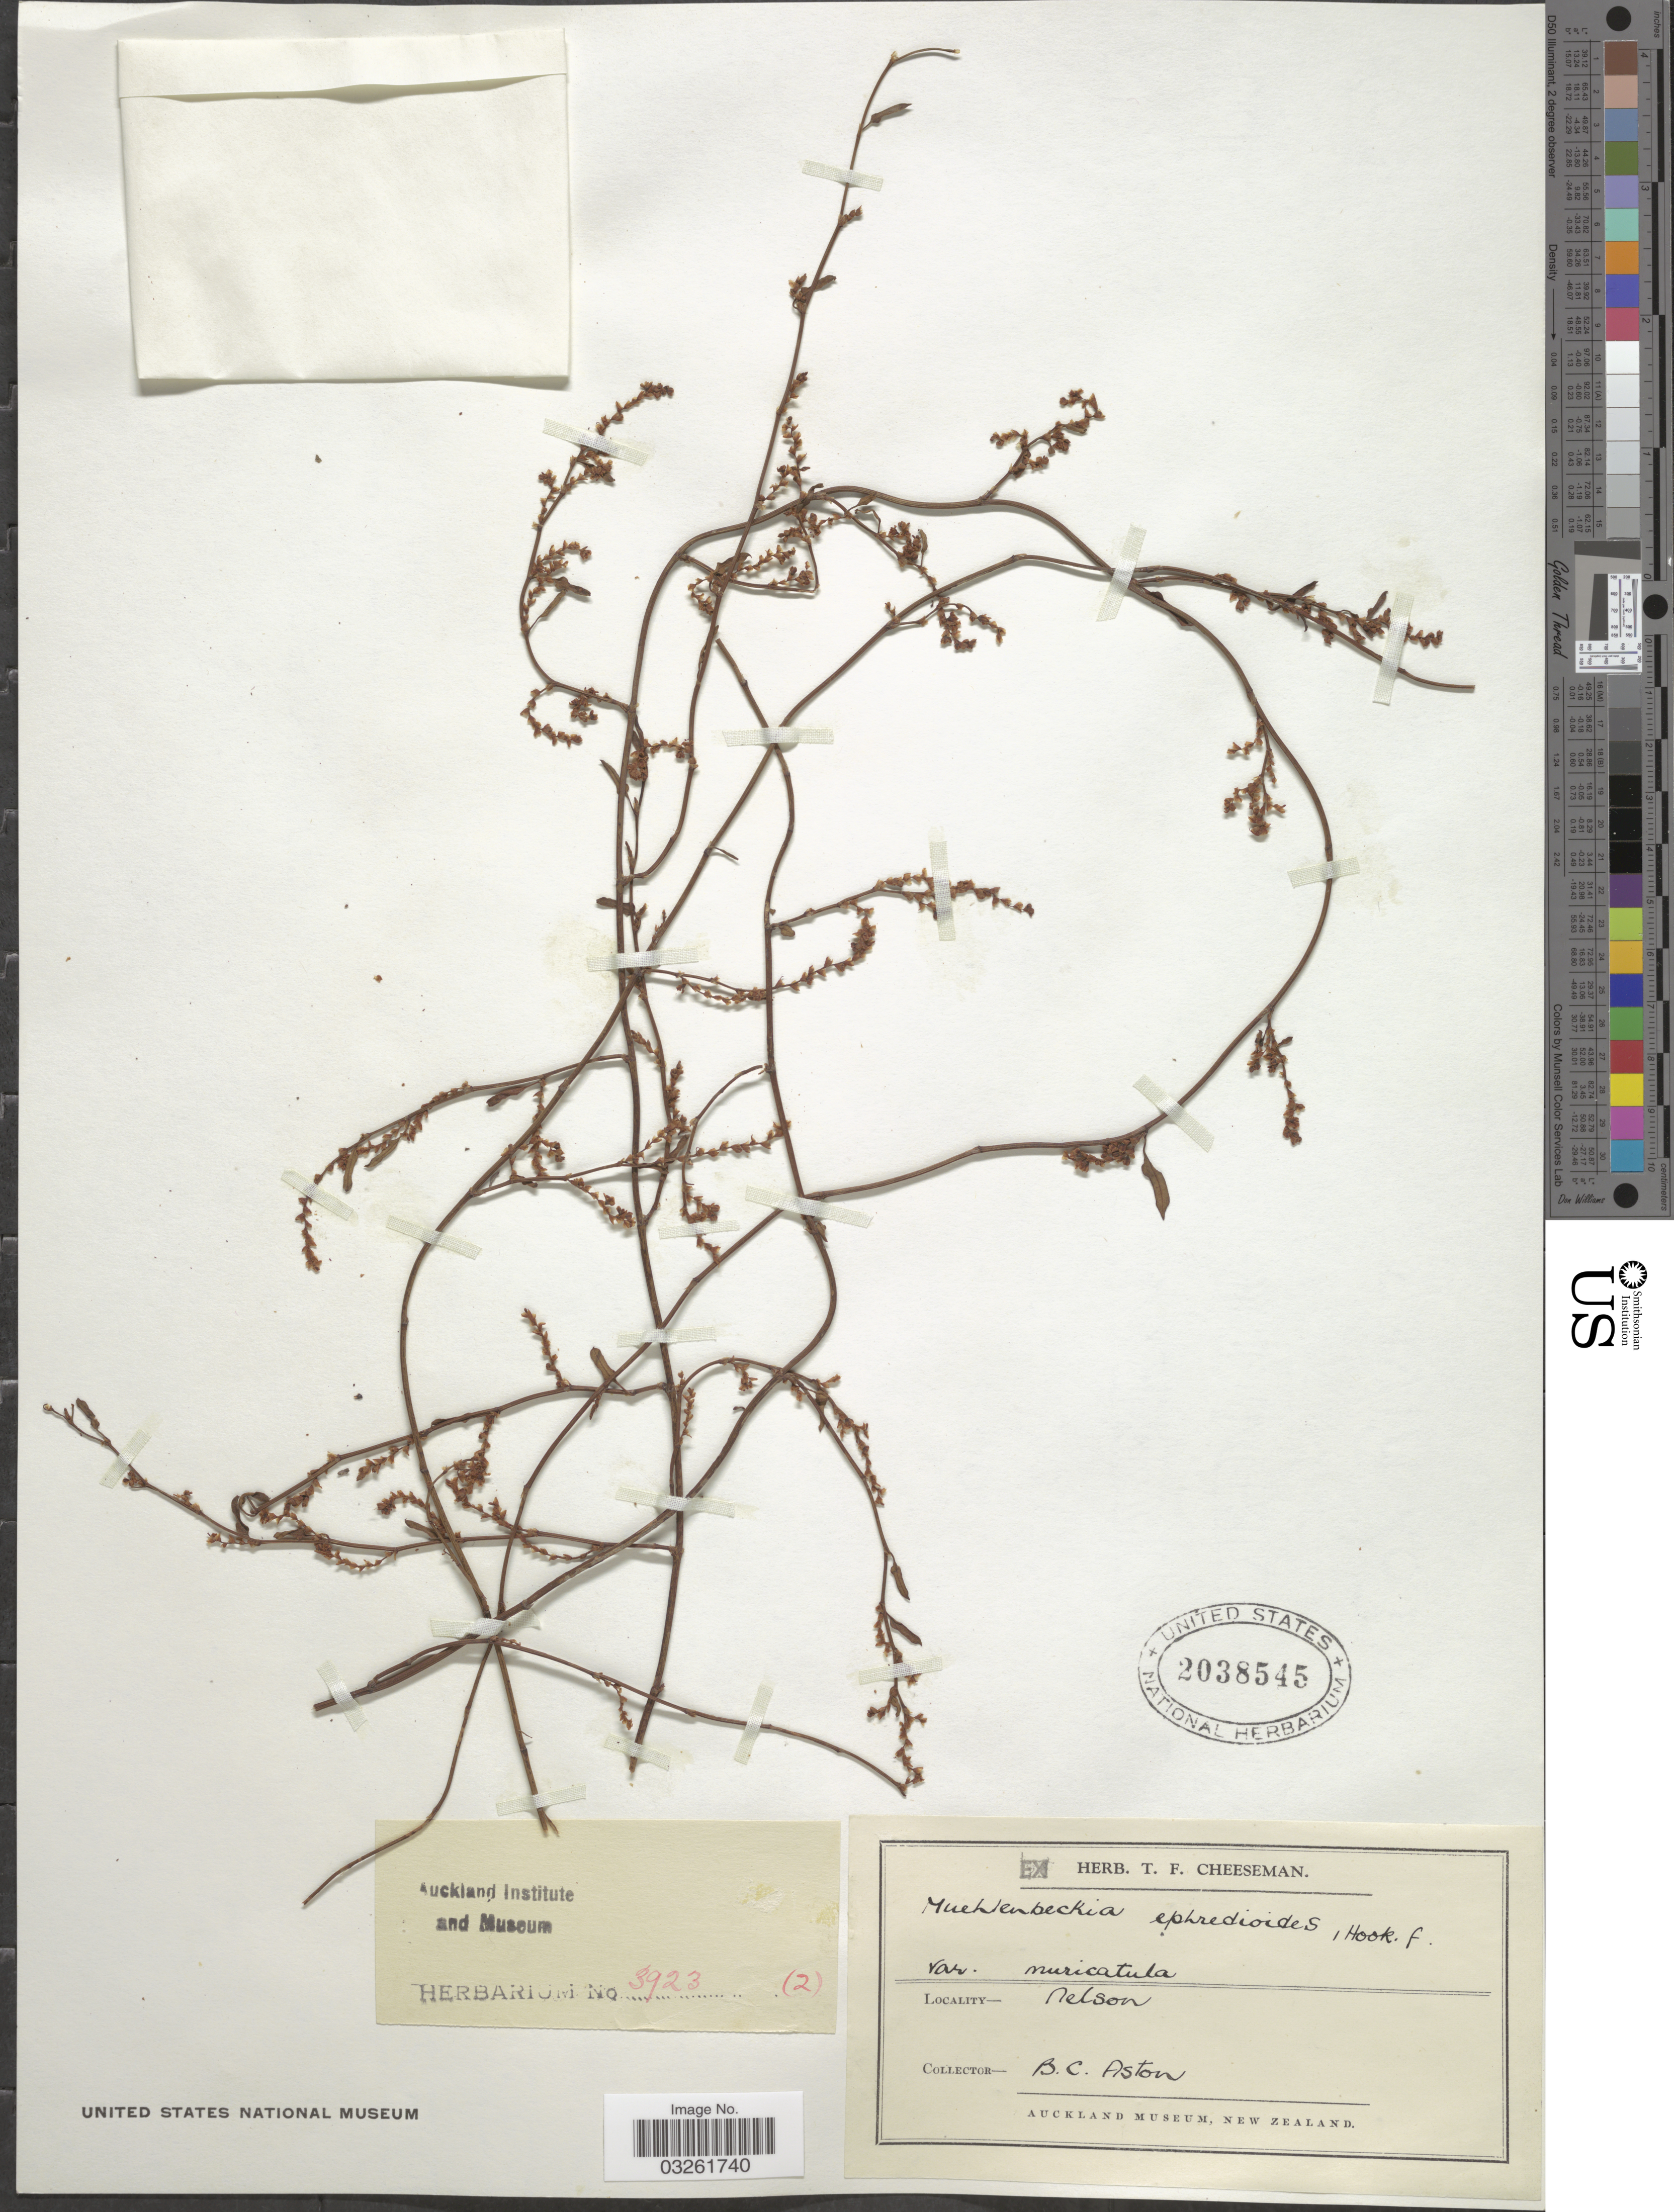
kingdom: Plantae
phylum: Tracheophyta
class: Magnoliopsida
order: Caryophyllales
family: Polygonaceae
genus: Muehlenbeckia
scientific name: Muehlenbeckia ephedroides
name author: Hook. f.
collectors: B. Aston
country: New Zealand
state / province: Nelson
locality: Nelson.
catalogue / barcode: US 2038545